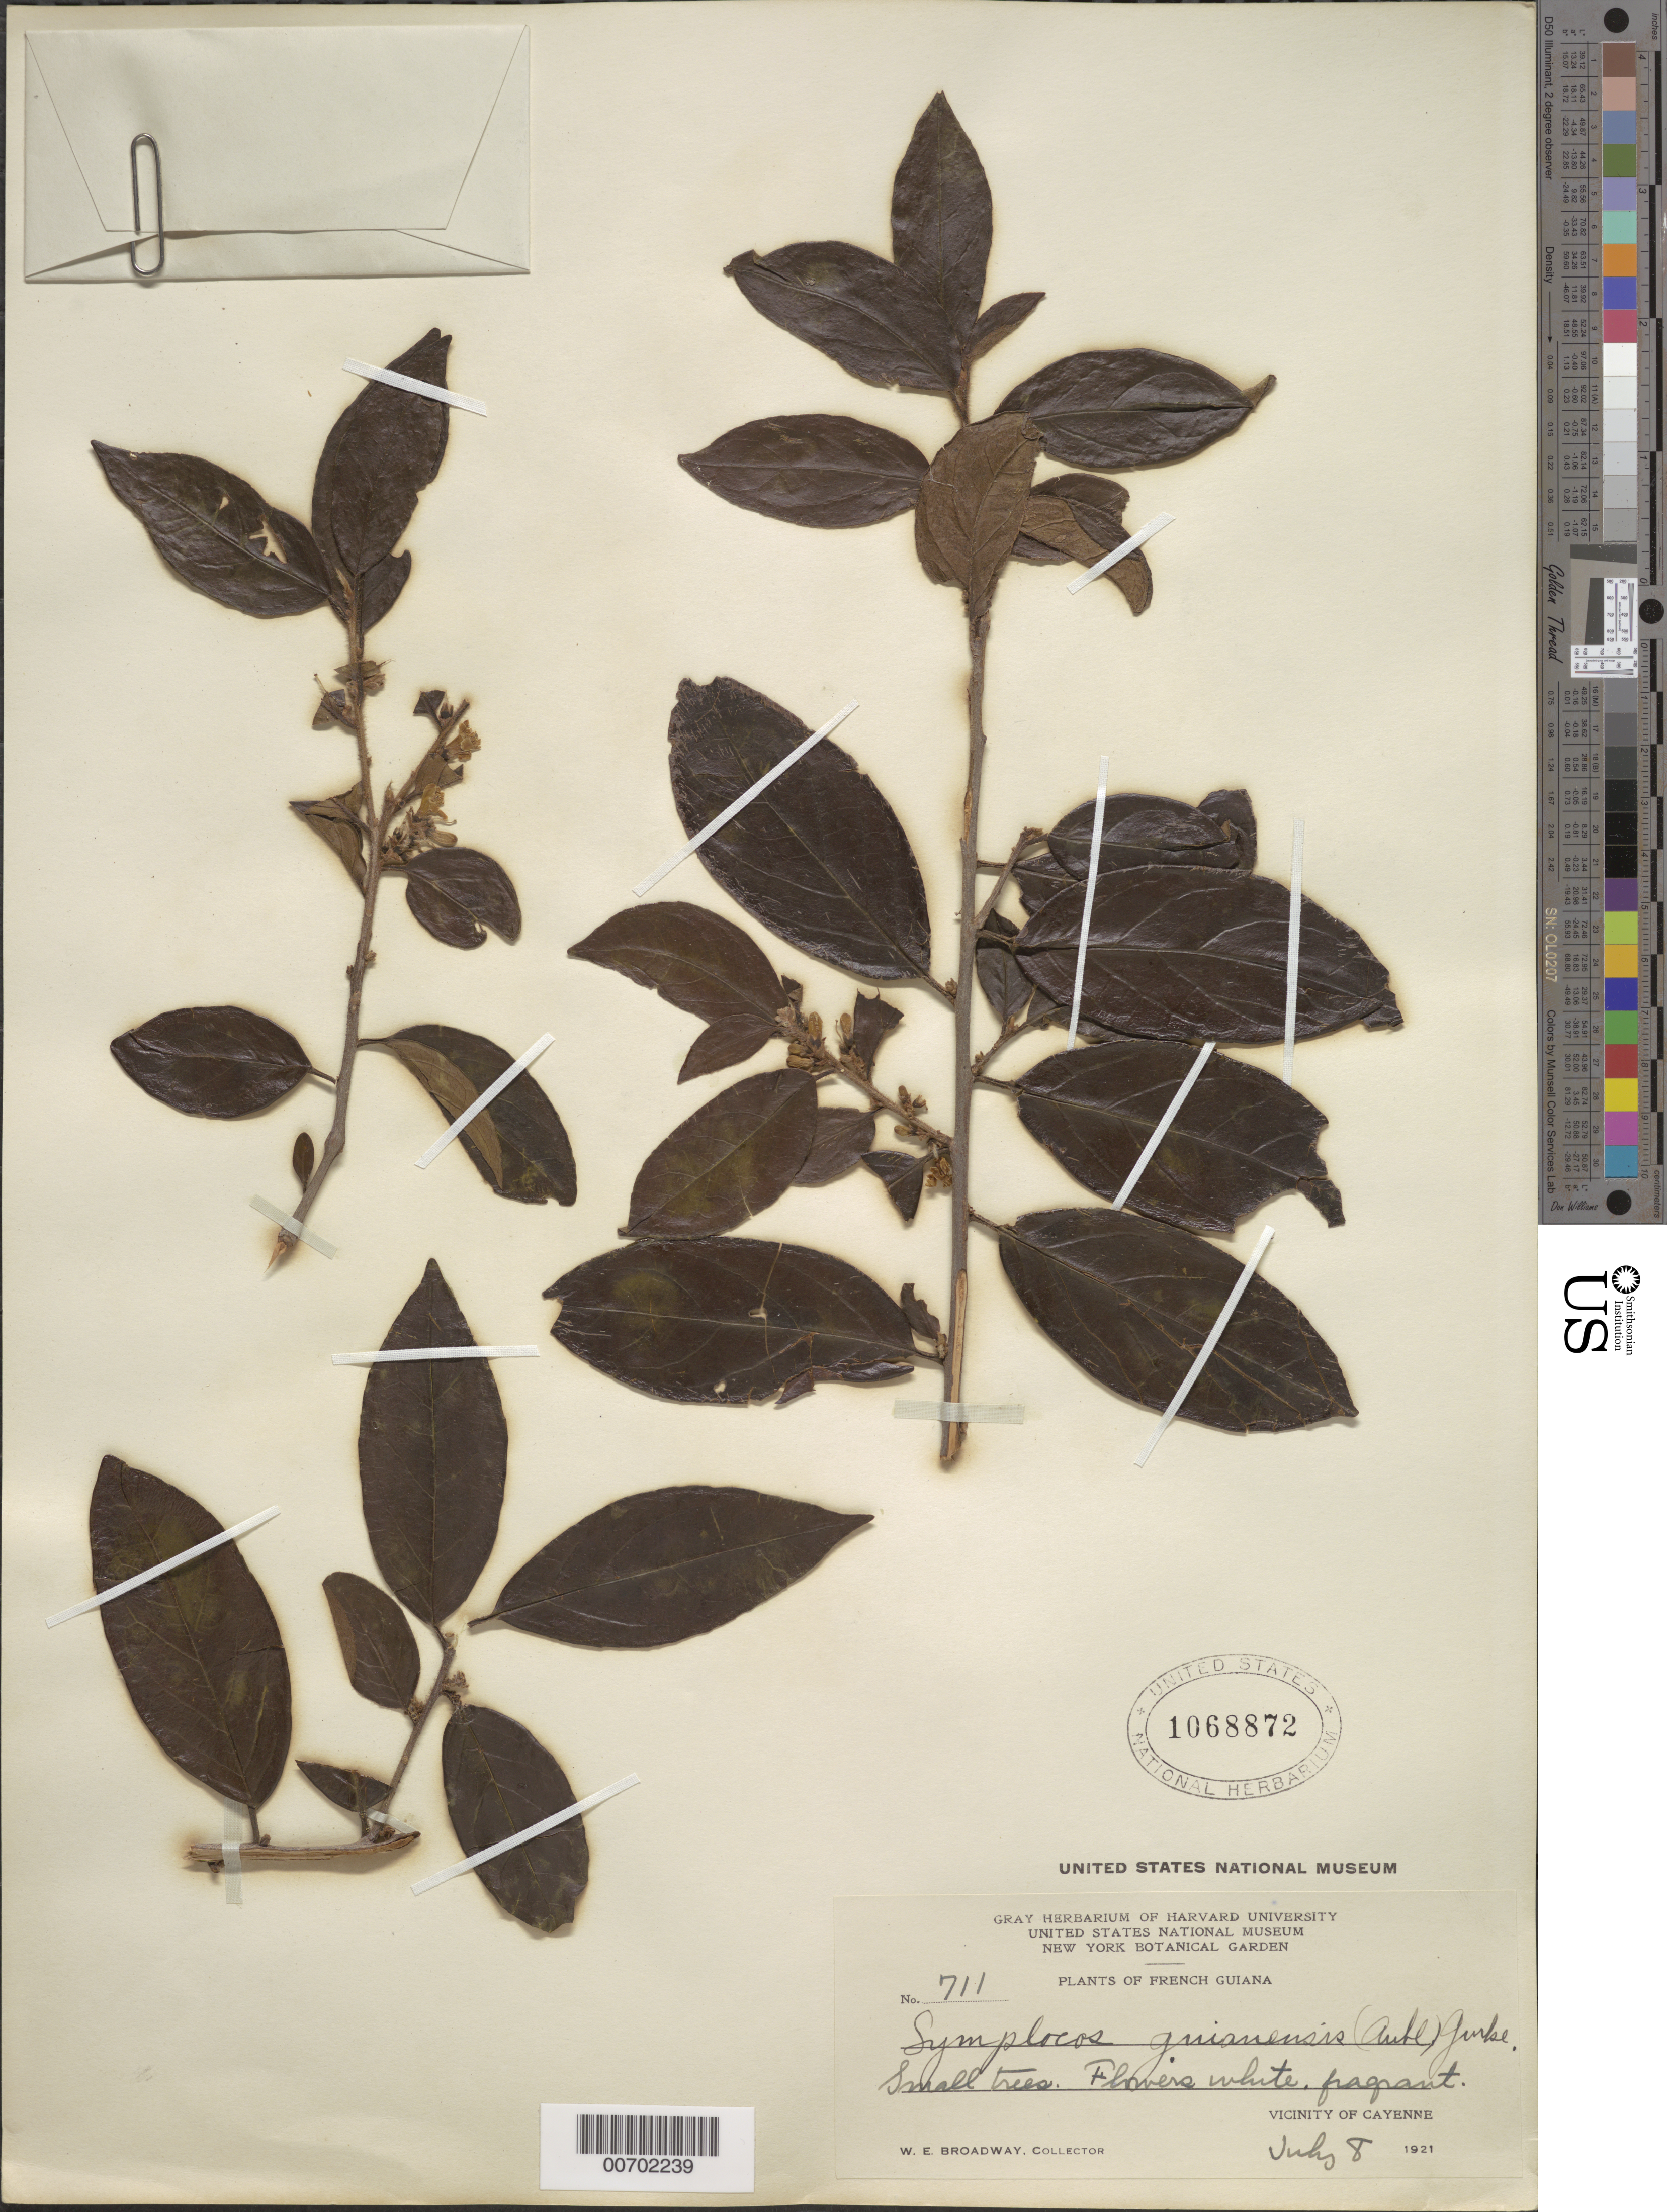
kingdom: Plantae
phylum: Tracheophyta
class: Magnoliopsida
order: Ericales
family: Symplocaceae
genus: Symplocos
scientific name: Symplocos guianensis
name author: (Aubl.) Gürke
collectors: W. E. Broadway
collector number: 711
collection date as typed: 8-Jul-21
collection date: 1921-07-08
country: French Guiana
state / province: Cayenne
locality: Cayenne, vic.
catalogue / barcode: US 1068872